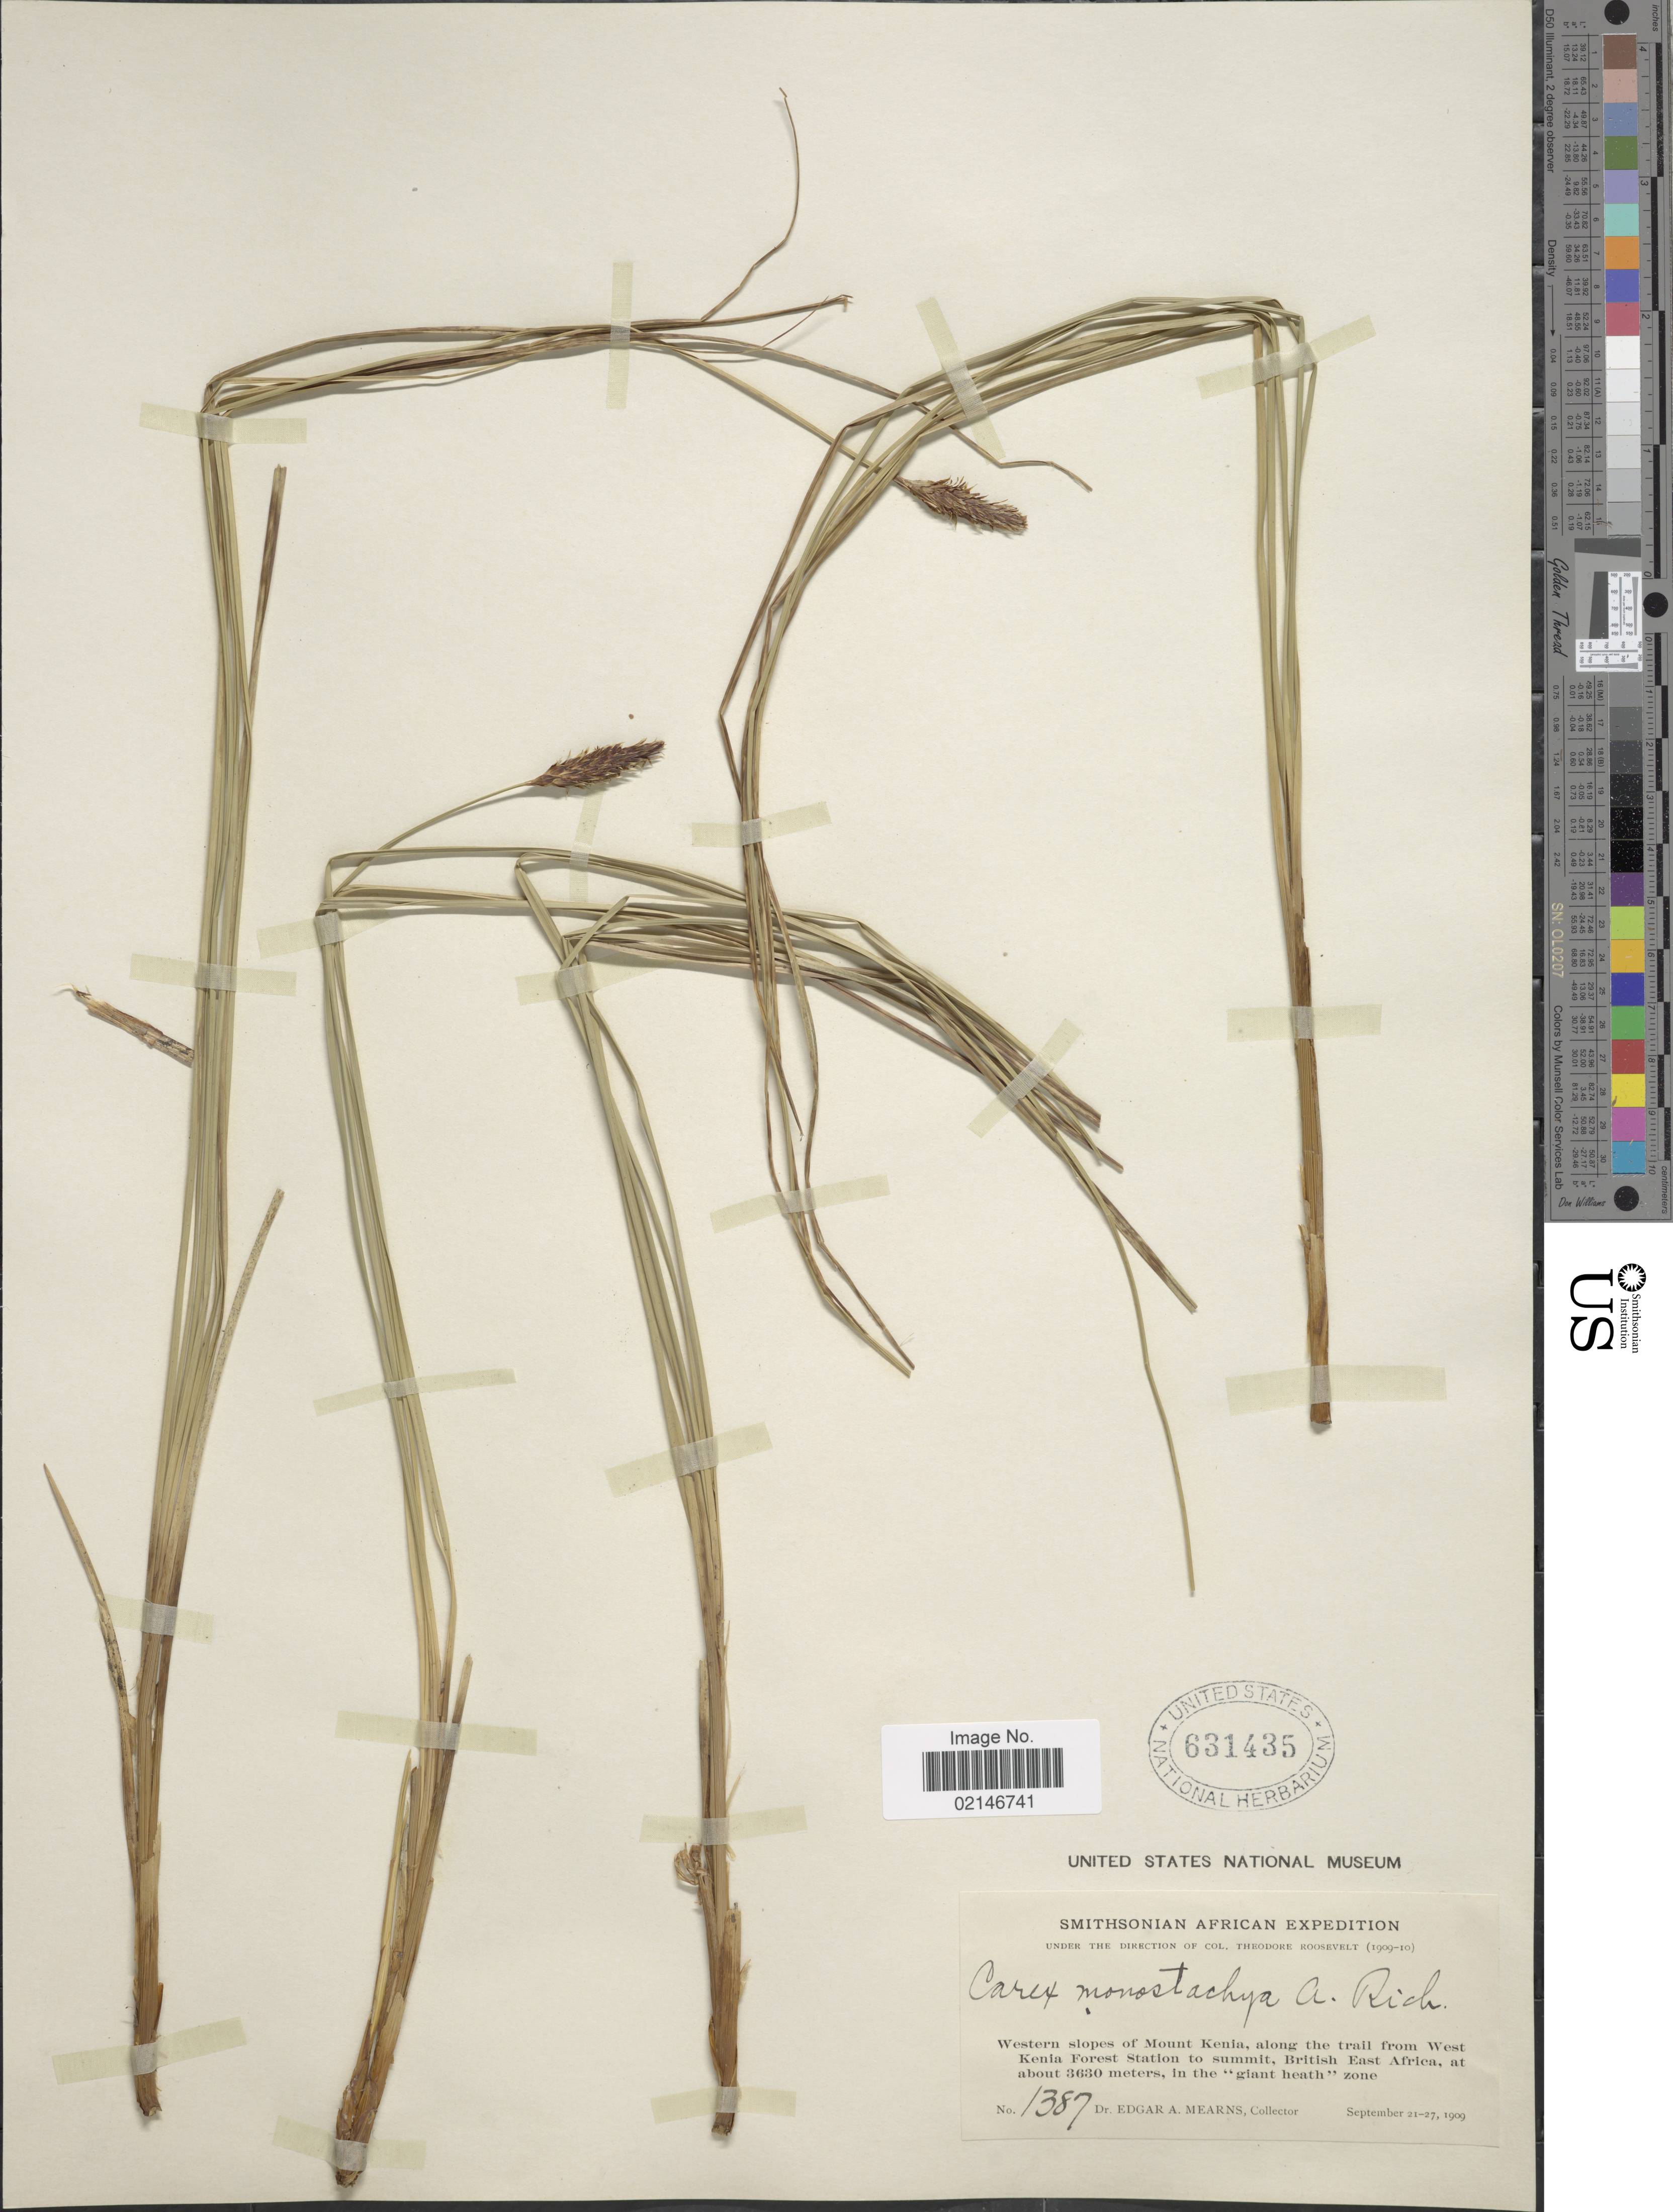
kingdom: Plantae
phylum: Tracheophyta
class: Liliopsida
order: Poales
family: Cyperaceae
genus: Carex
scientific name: Carex monostachya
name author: A. Rich.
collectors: E. A. Mearns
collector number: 1387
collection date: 1909-09-21/1909-09-27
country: Kenya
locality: Western slopes of Mount Kenia, along the trail from West Kenia Forest Station to summit, British East Africa, in the "giant health" zone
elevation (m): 3630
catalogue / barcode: US 631435